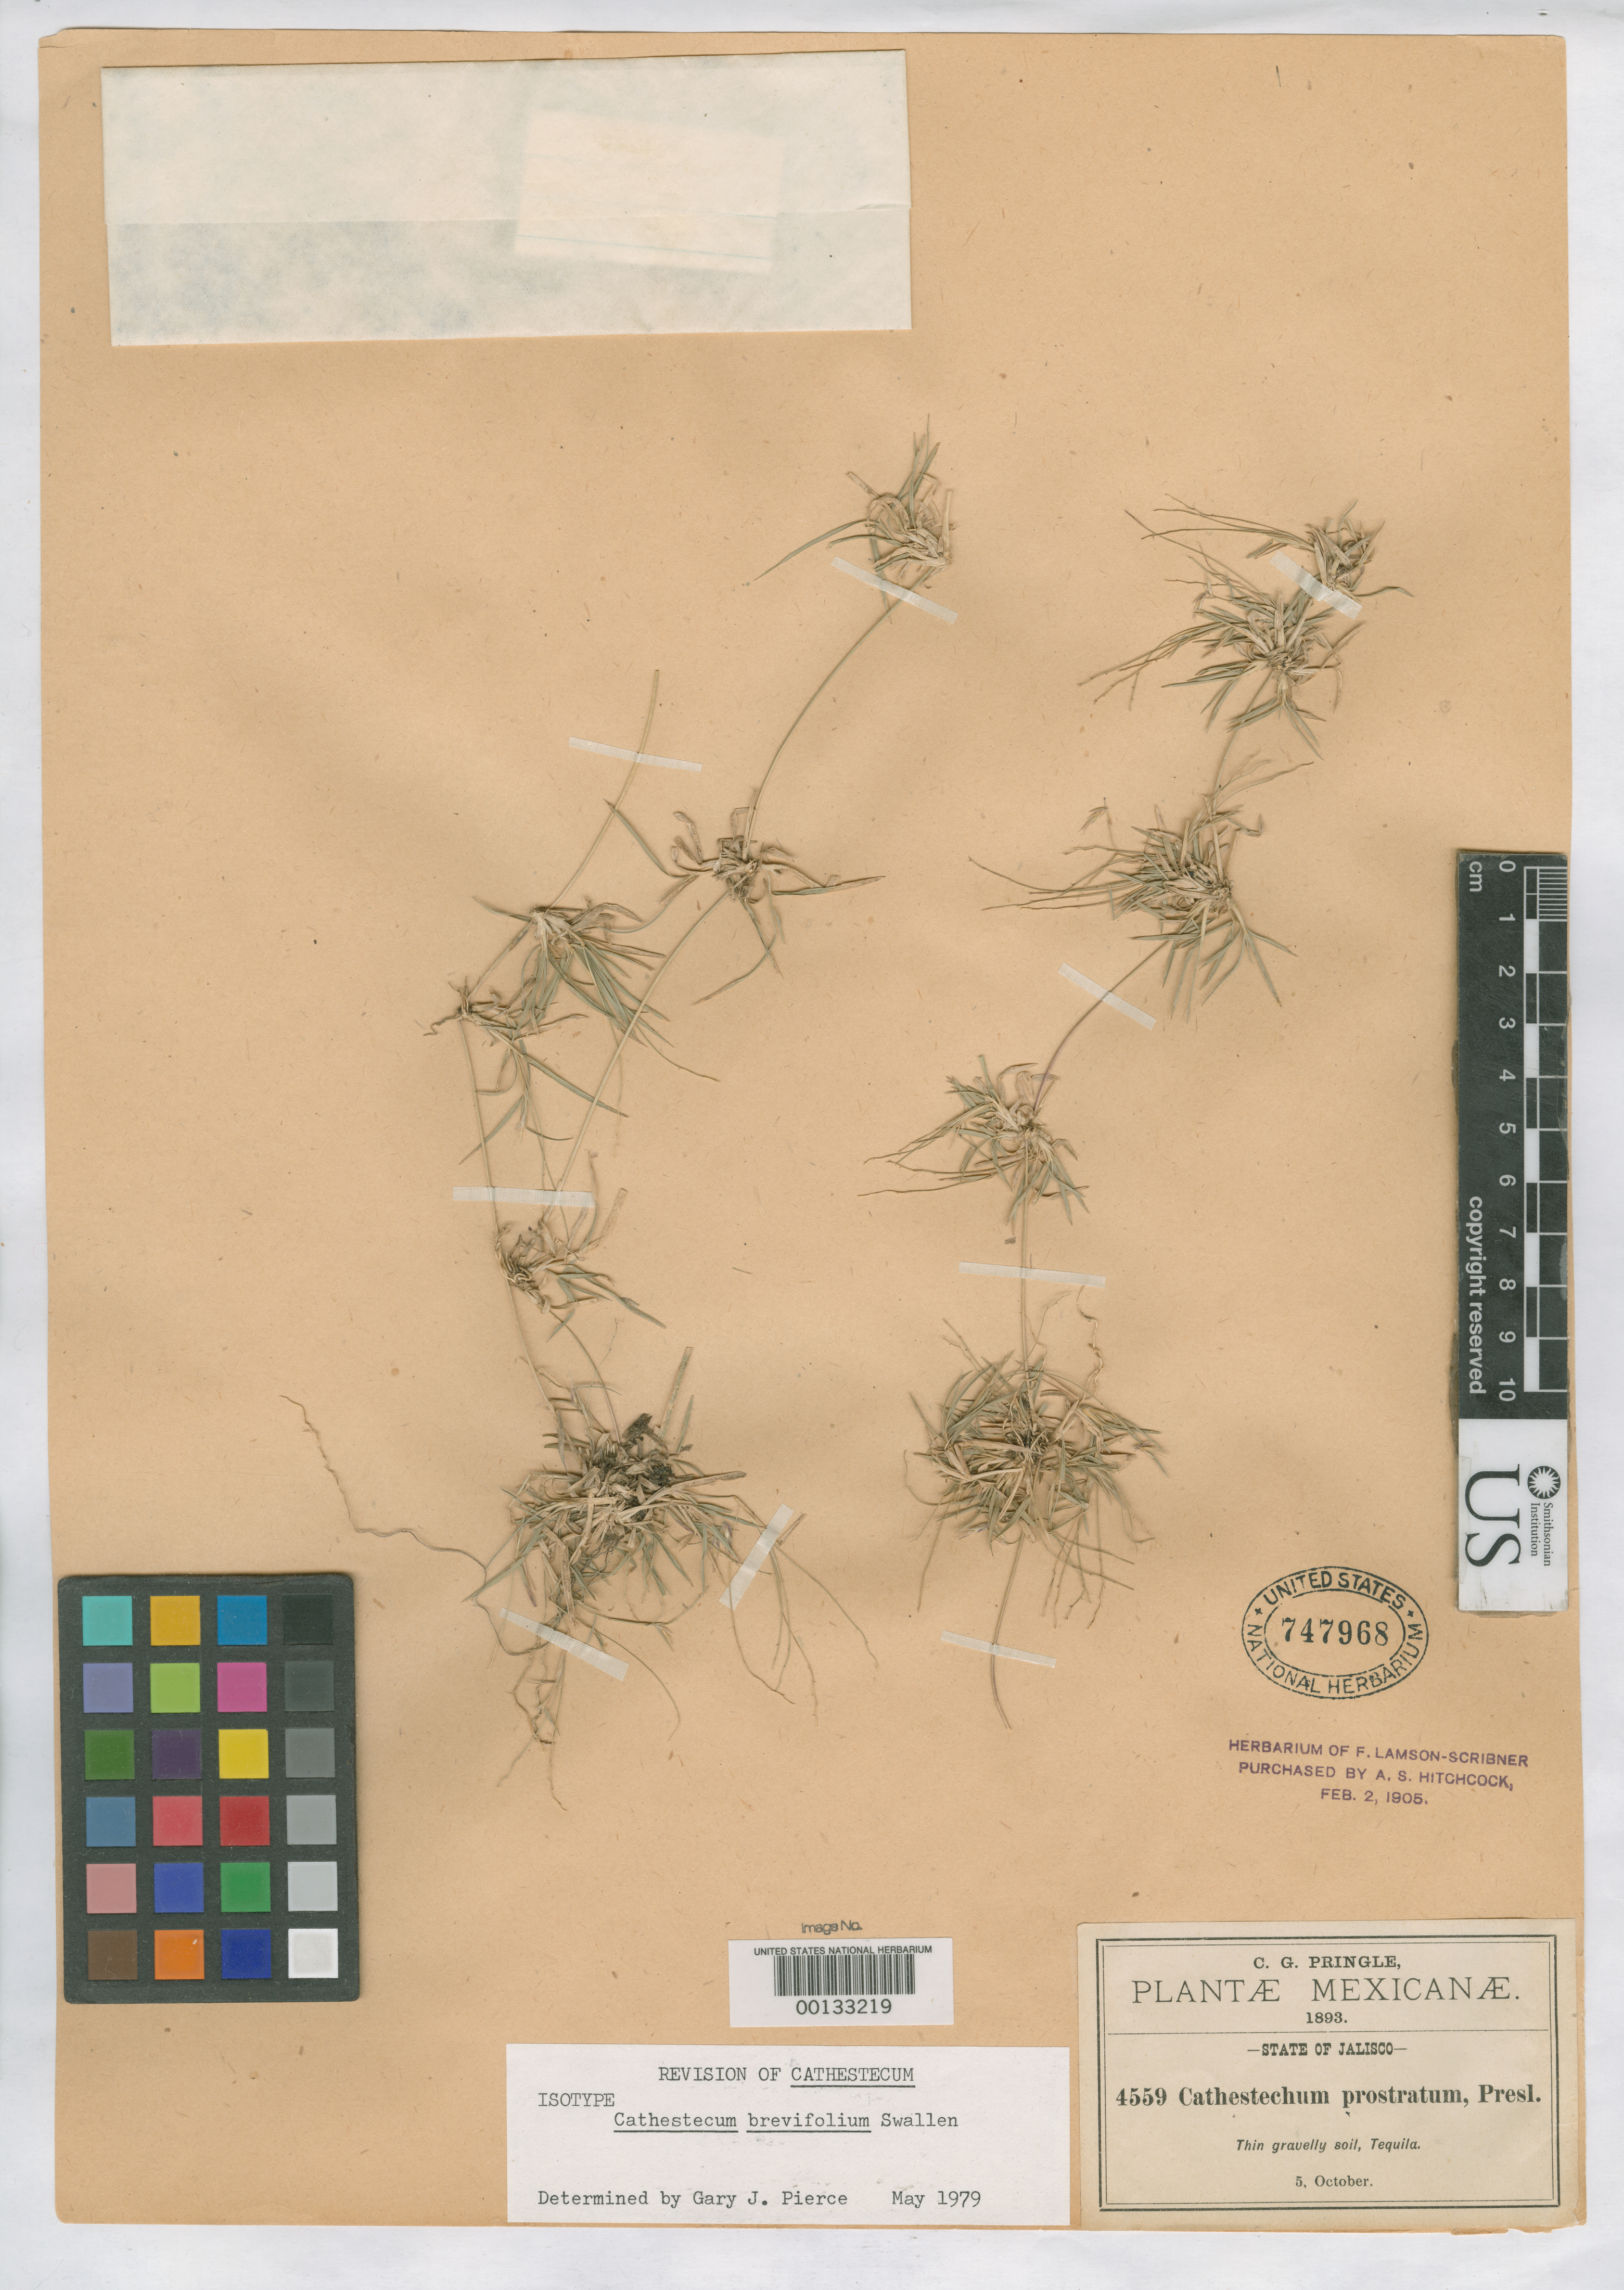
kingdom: Plantae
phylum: Tracheophyta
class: Liliopsida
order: Poales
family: Poaceae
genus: Cathestecum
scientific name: Cathestecum brevifolium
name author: Swallen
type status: Isotype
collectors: C. G. Pringle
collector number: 4559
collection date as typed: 05 Oct 1893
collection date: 1893-10-05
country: Mexico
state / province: Jalisco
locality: Tequila.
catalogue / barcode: US 747968